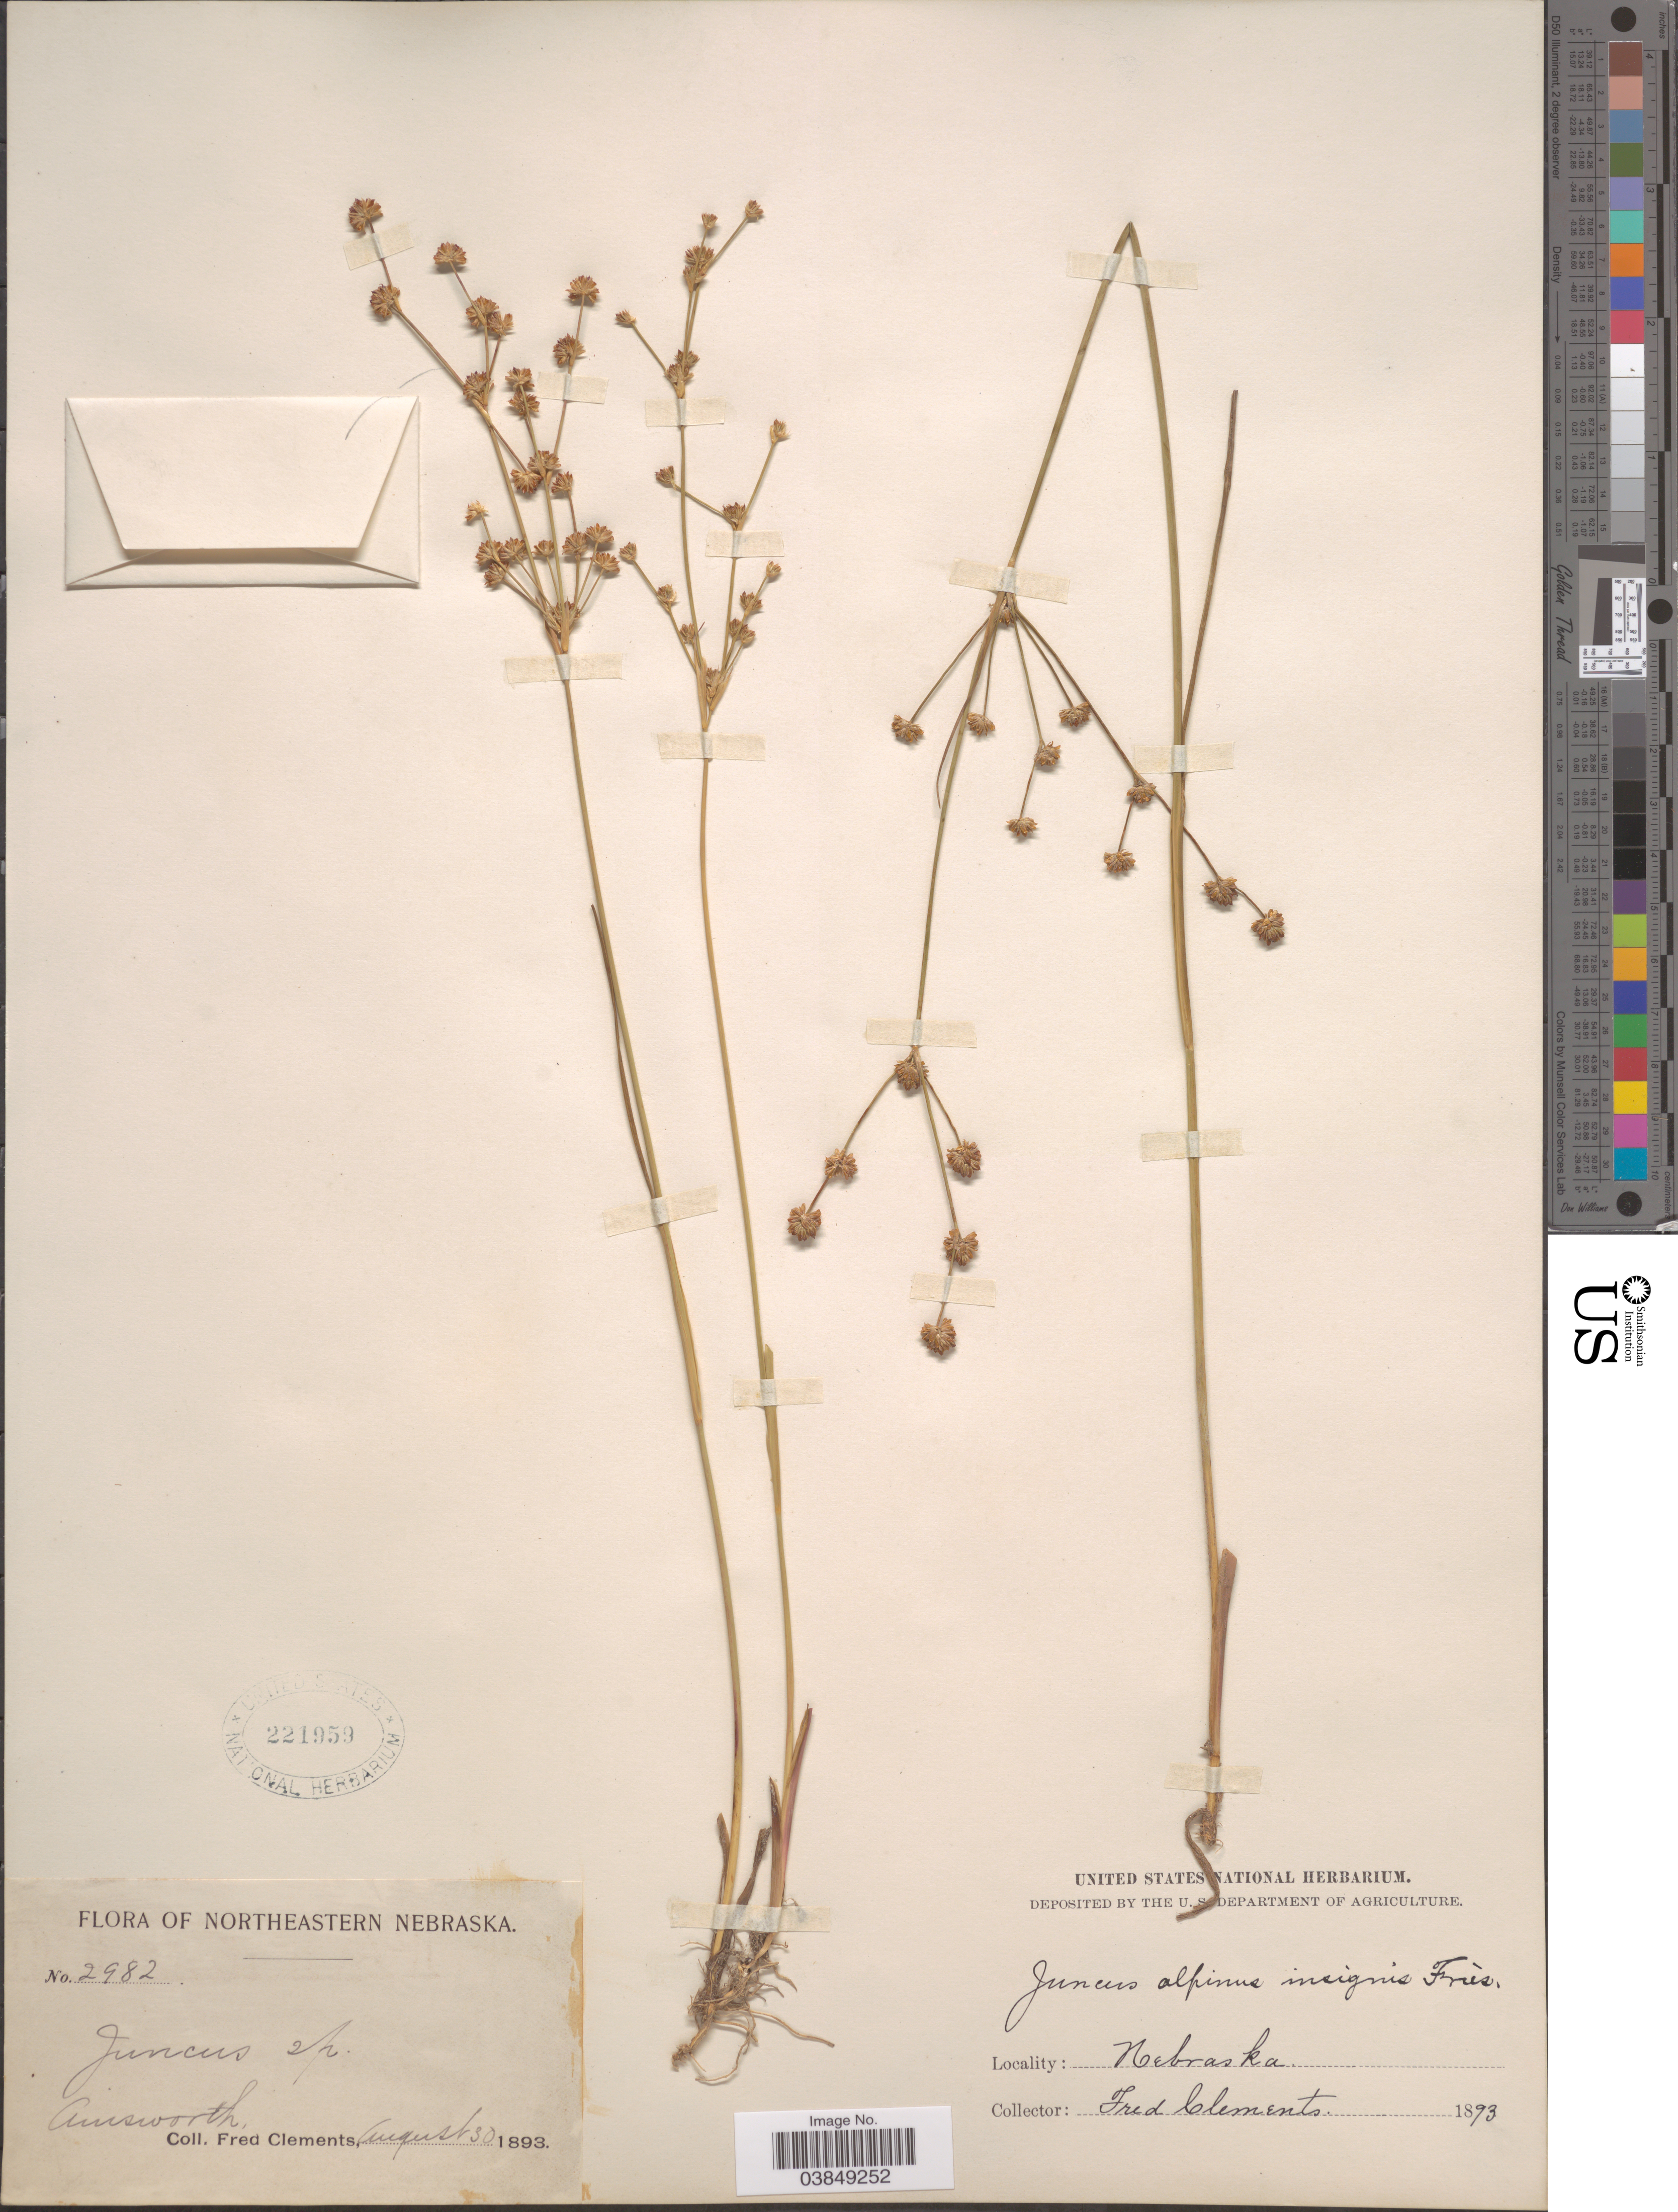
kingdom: Plantae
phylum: Tracheophyta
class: Liliopsida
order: Poales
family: Juncaceae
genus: Juncus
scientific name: Juncus rariflorus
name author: Hartm.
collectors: F. Clements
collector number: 2982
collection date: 1893-08-30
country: United States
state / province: Nebraska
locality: Northeastern Nebraska. Anisworth.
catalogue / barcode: US 221959